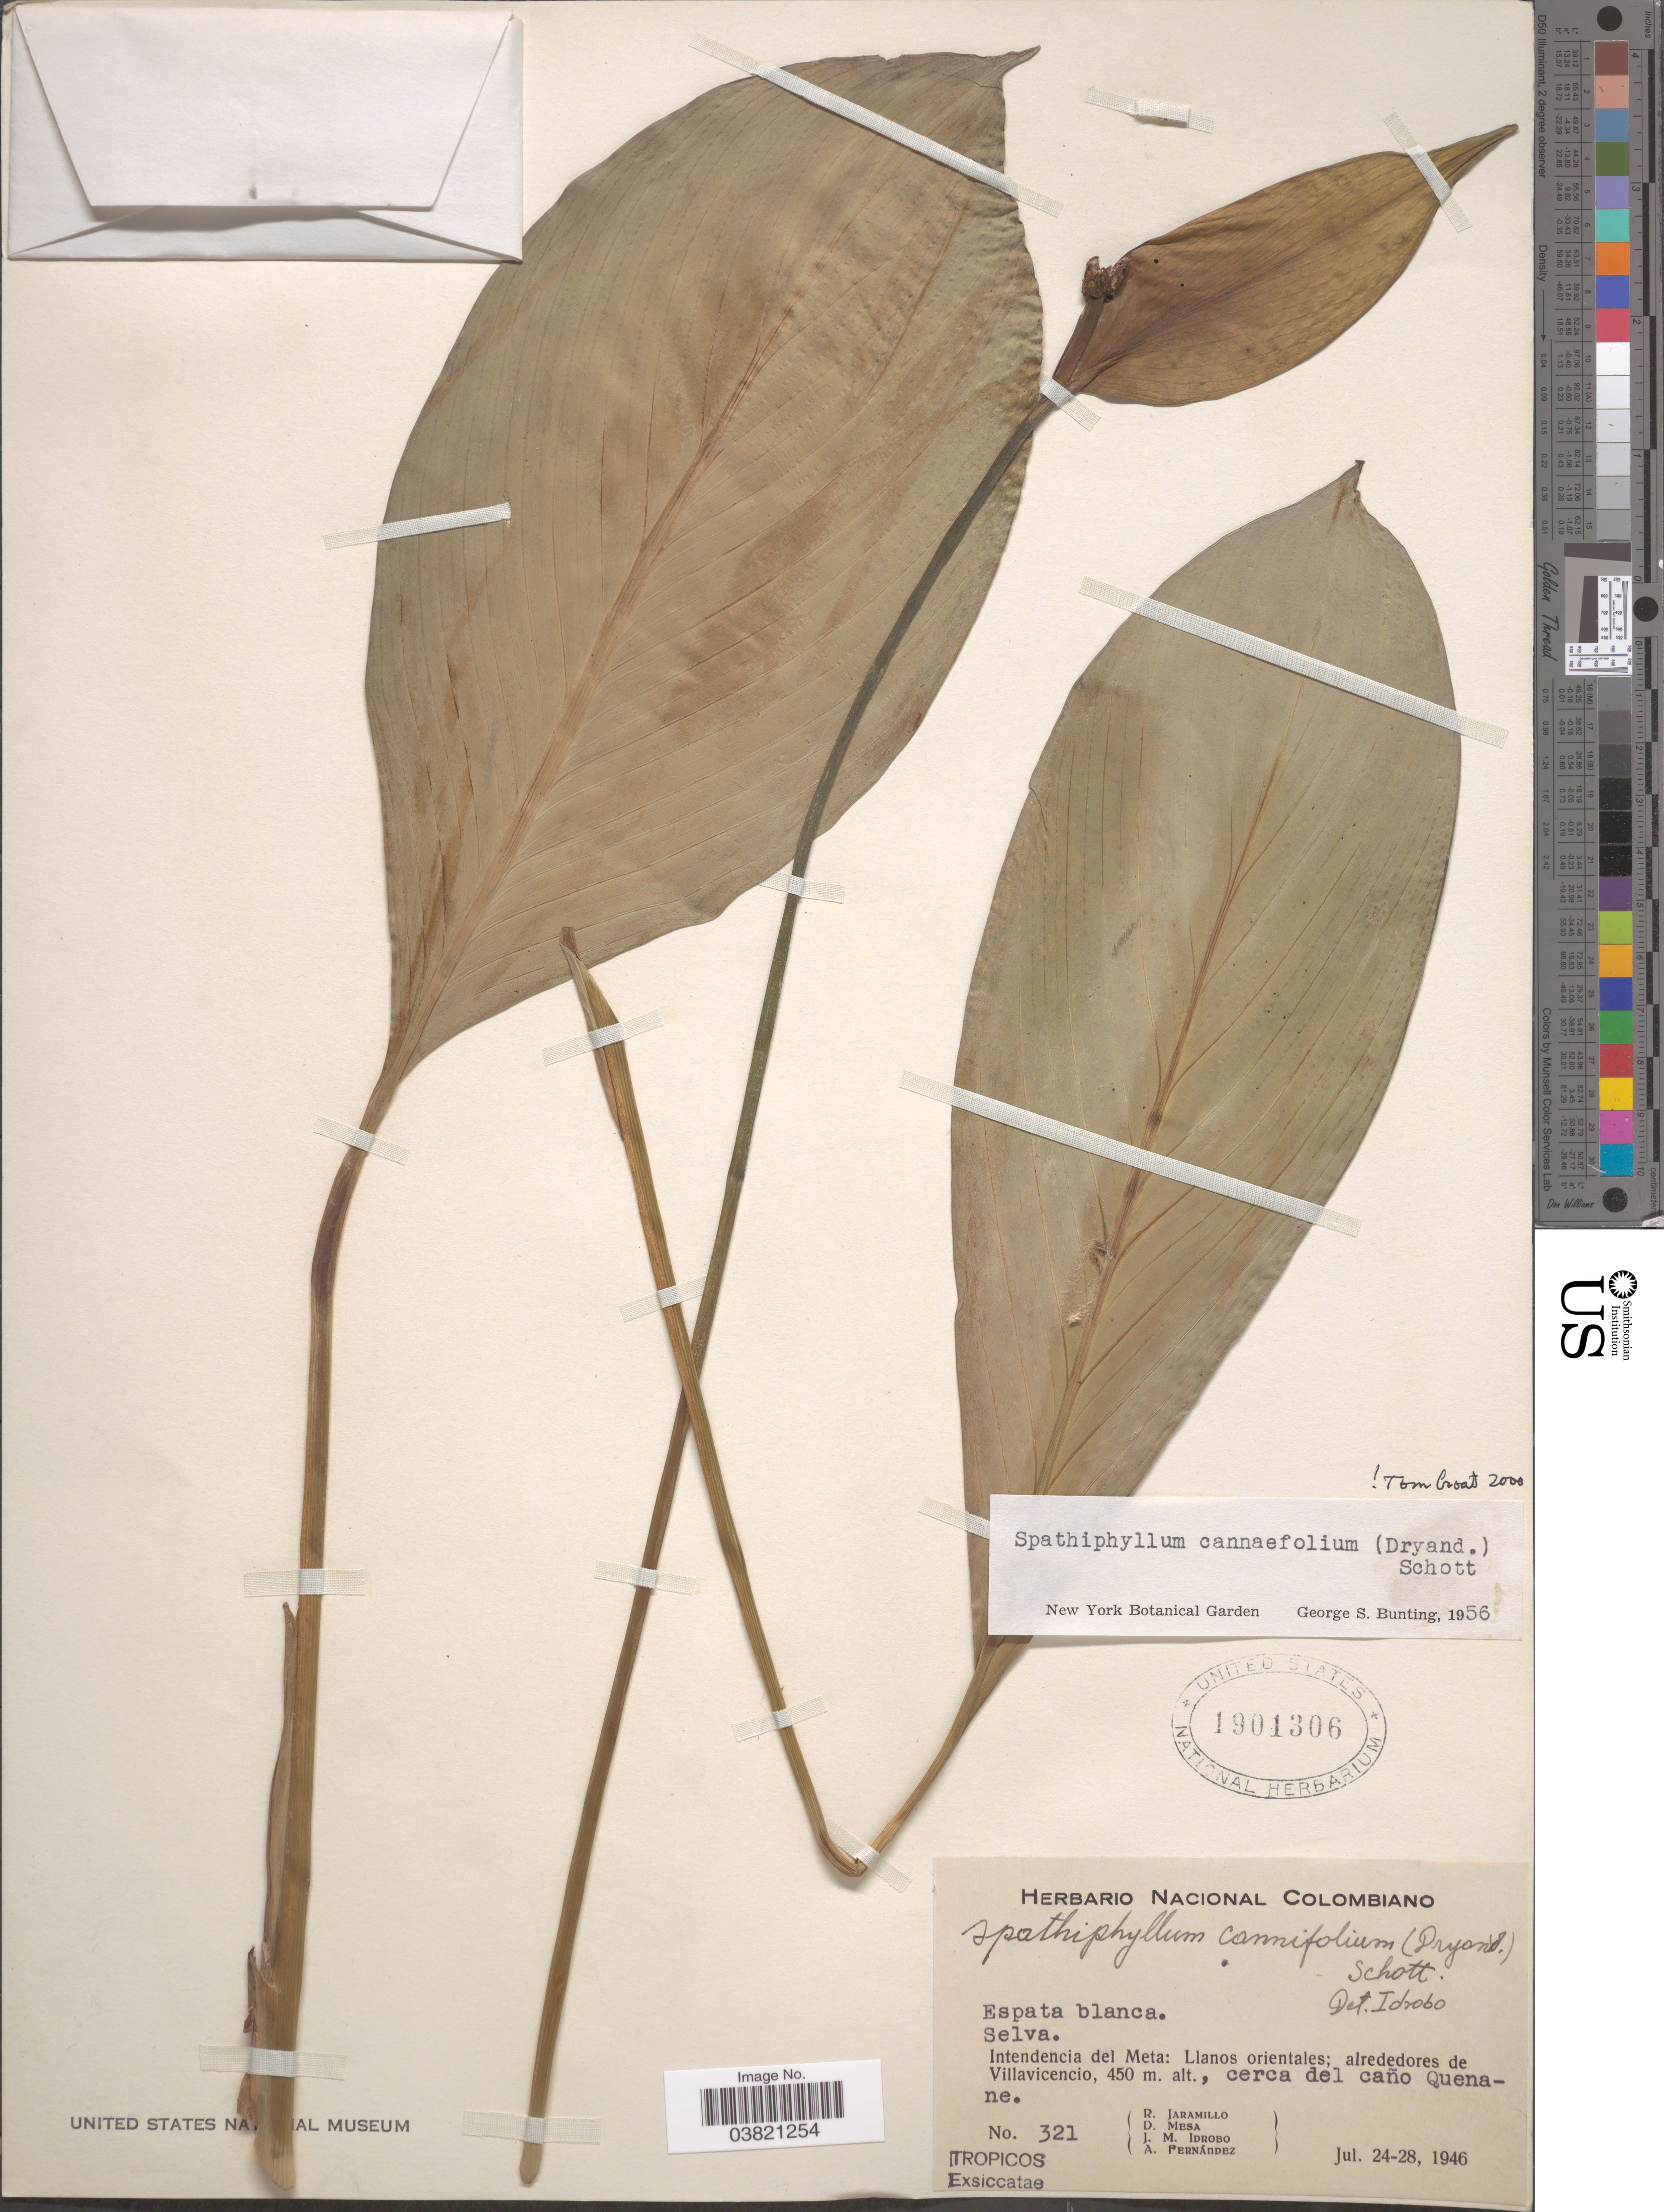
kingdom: Plantae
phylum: Tracheophyta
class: Liliopsida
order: Alismatales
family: Araceae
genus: Spathiphyllum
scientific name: Spathiphyllum cannifolium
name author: (Dryand. ex Sims) Schott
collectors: R. Jaramillo, D. Mesa, J. M. Idrobo & A. Fernandez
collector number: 321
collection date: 1946-07-24/1946-07-28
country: Colombia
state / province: Meta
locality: Intendencia del Meta: Llanos orientales; alrededores de Villavicencio, cerca del caño Quenane.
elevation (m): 450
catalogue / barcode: US 1901306